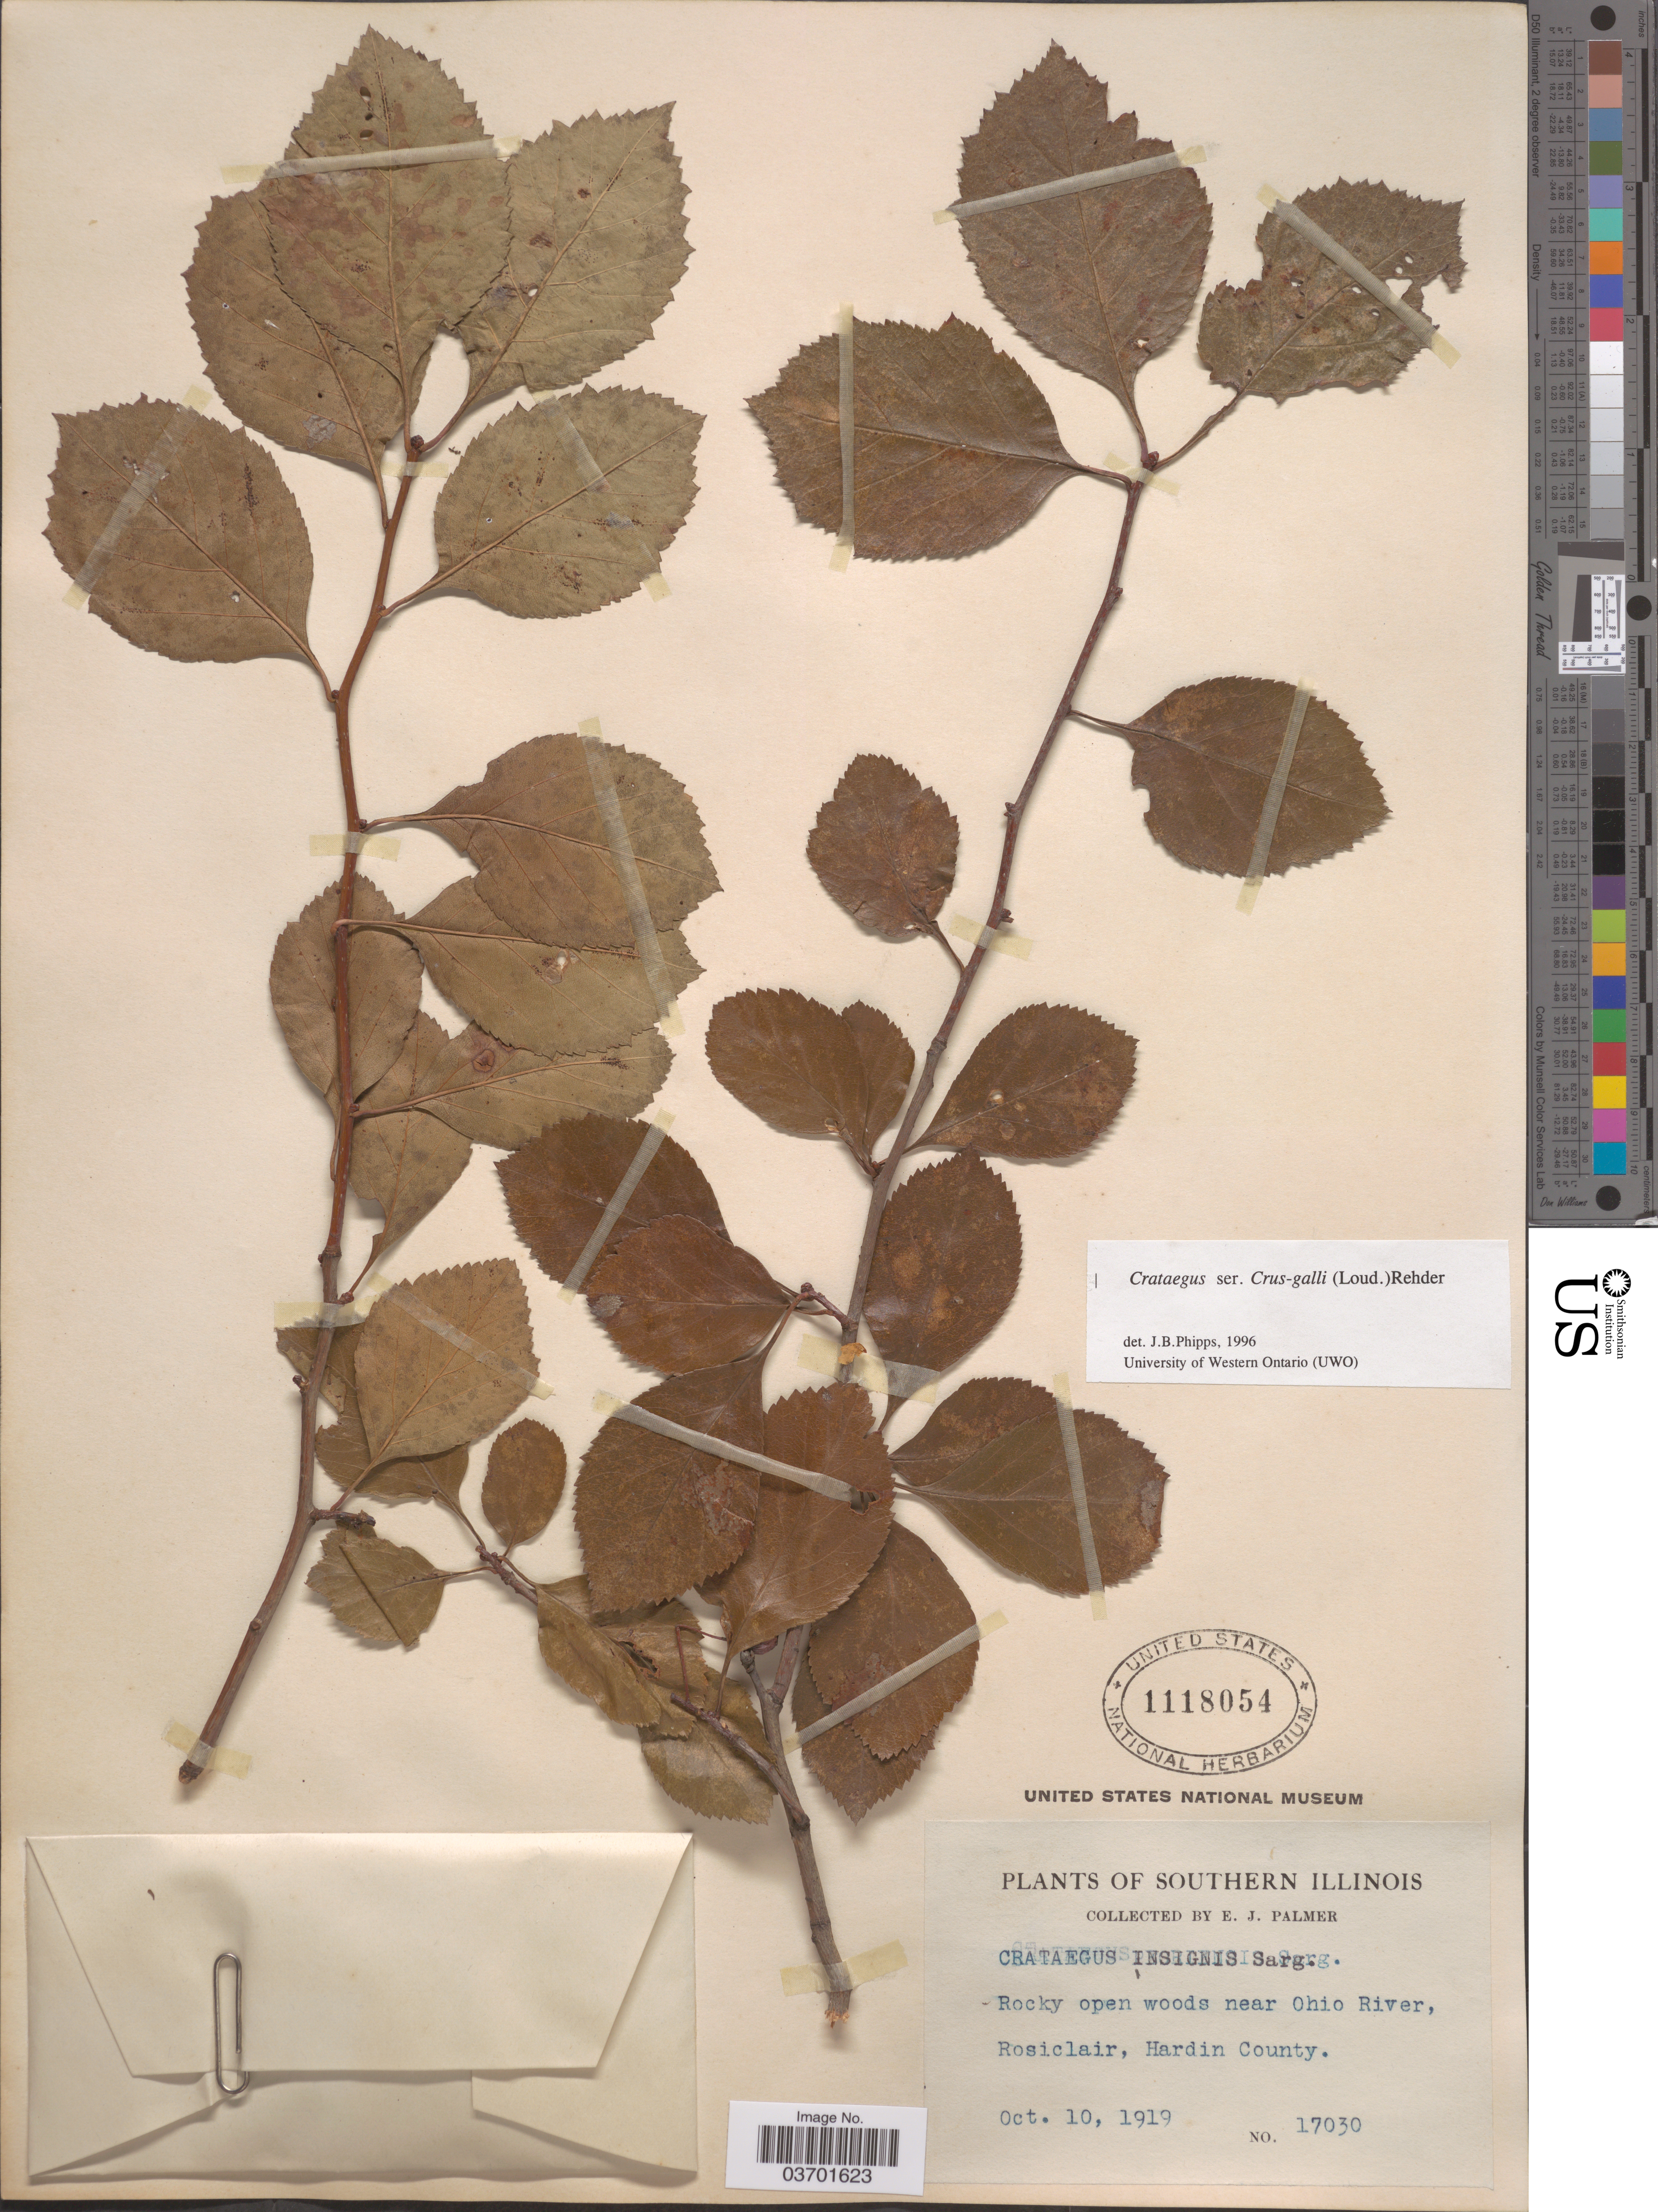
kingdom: Plantae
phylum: Tracheophyta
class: Magnoliopsida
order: Rosales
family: Rosaceae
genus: Crataegus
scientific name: Crataegus reverchonii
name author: Sarg.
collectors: E. J. Palmer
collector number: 17030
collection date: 1919-10-10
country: United States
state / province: Illinois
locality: Southern Illinois. Near Ohio River, Rosiclair, Hardin County.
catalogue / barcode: US 1118054